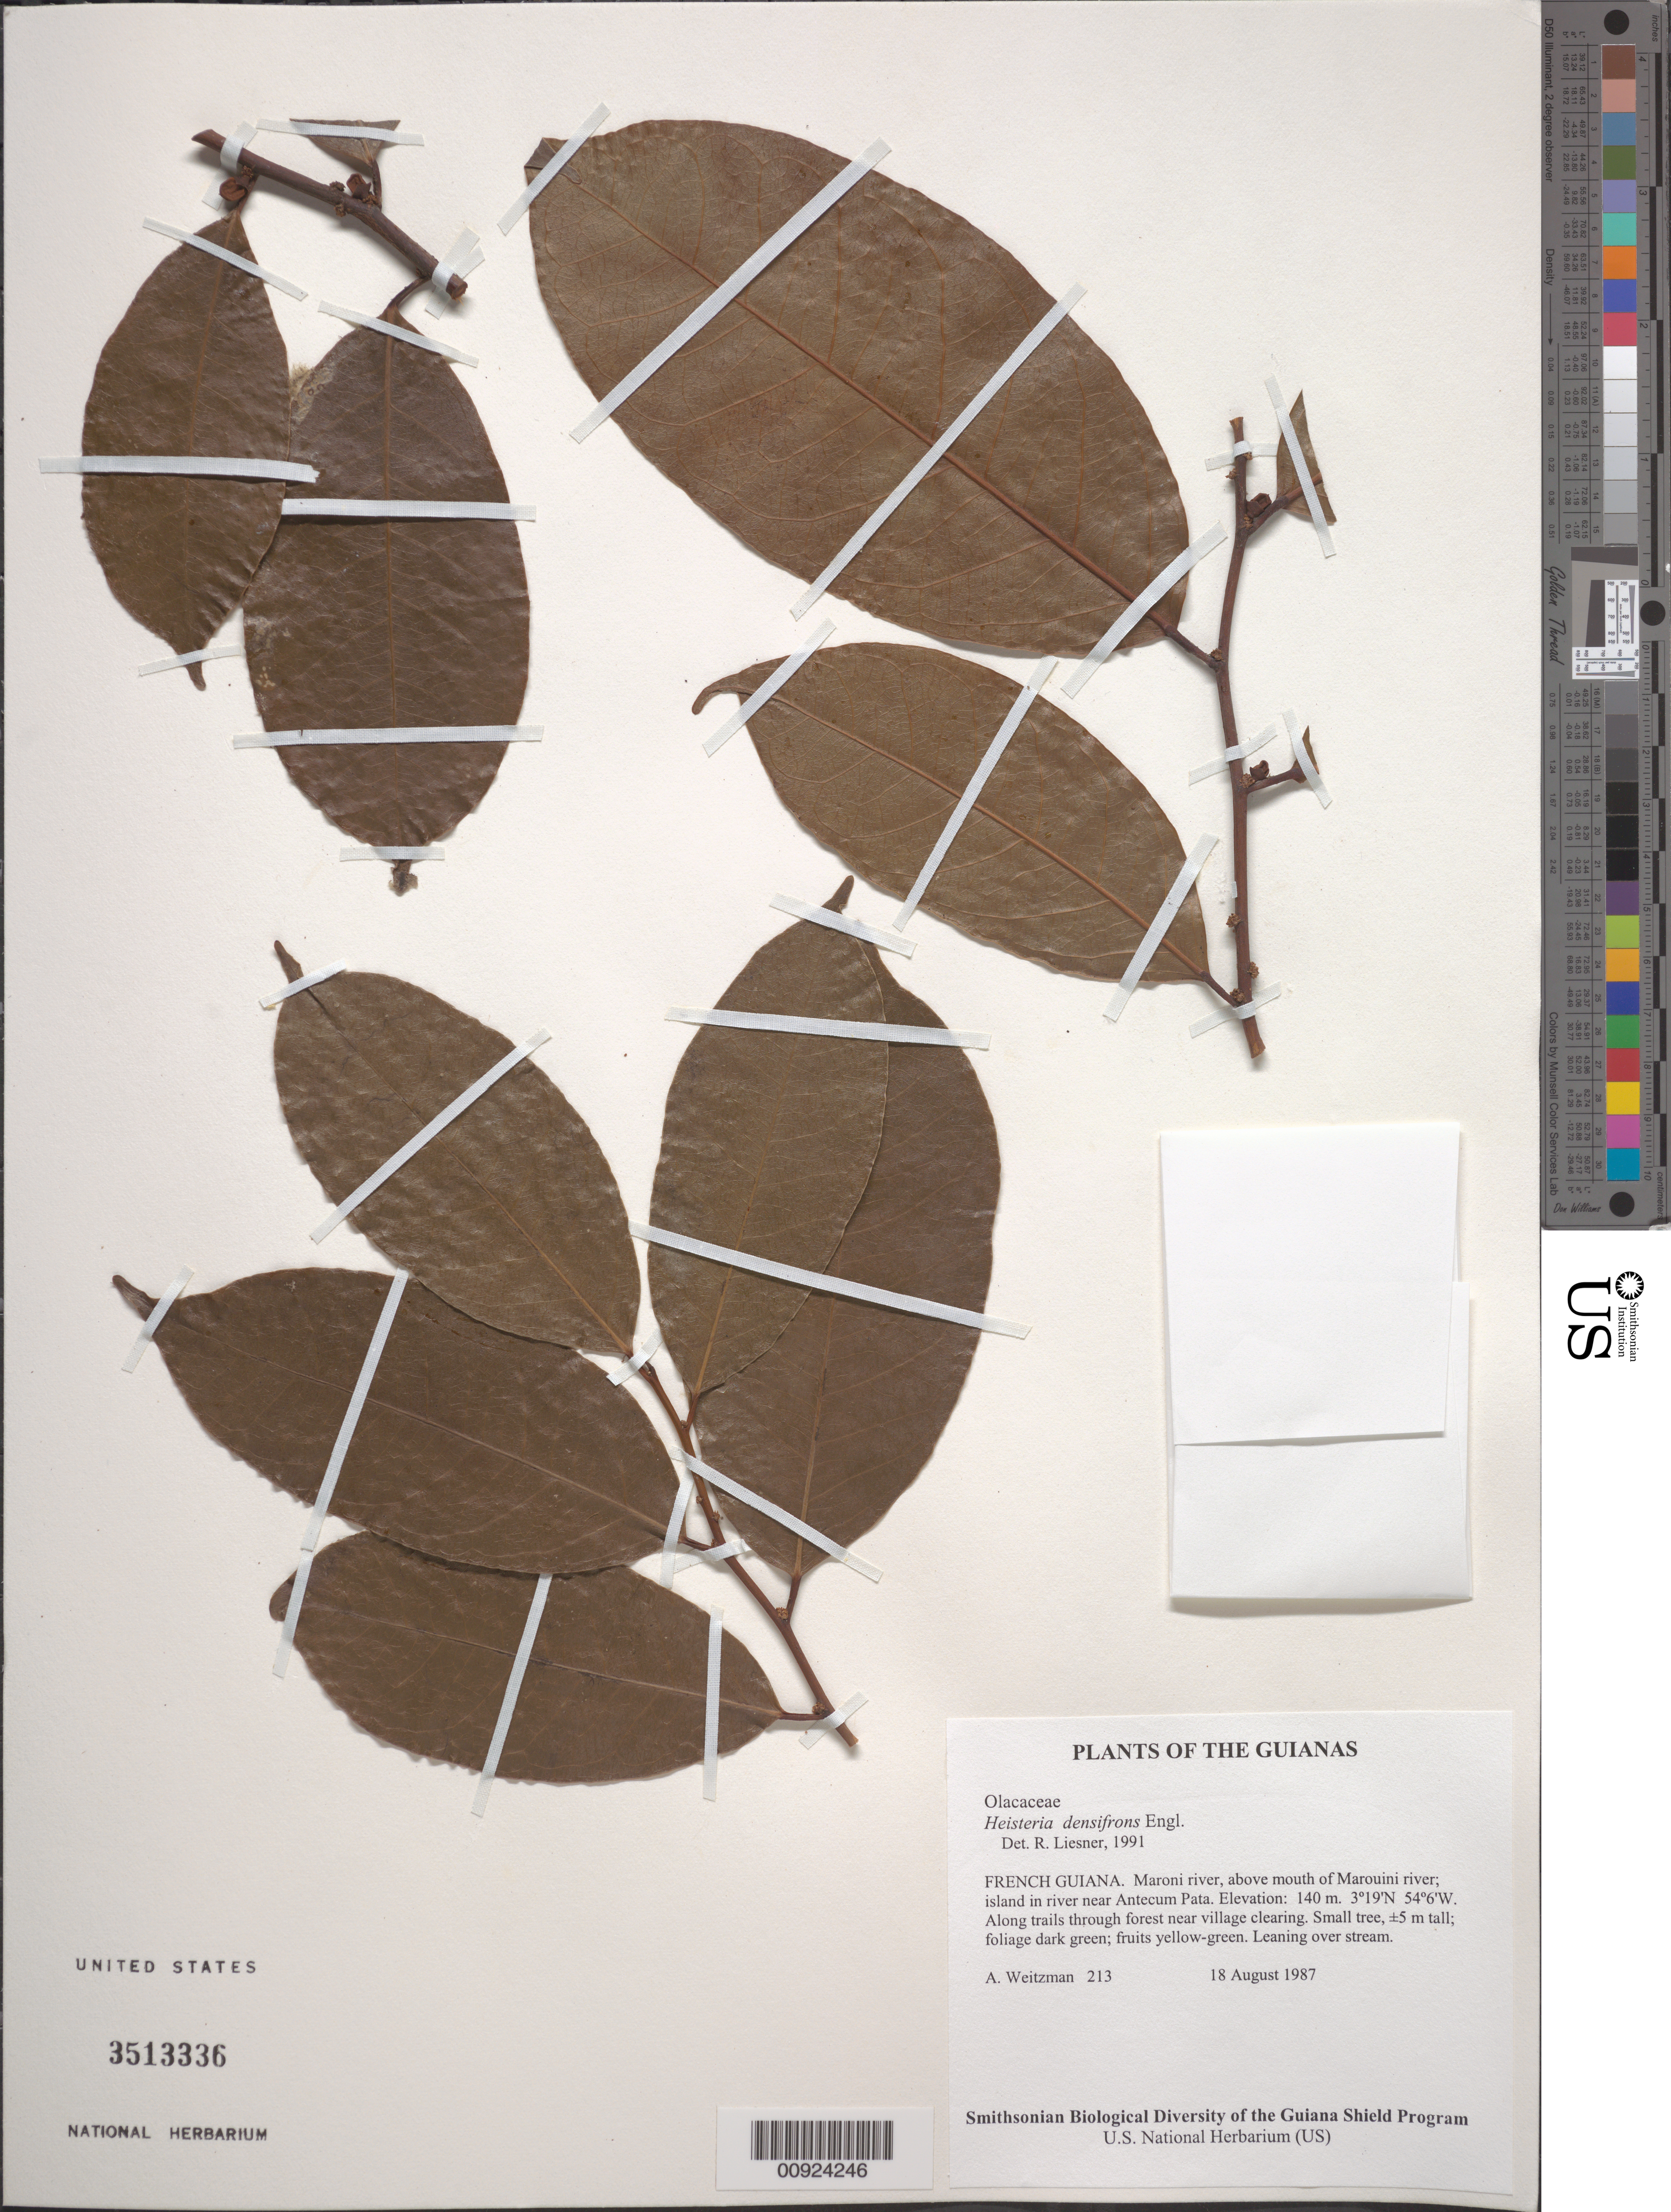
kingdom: Plantae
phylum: Tracheophyta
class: Magnoliopsida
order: Santalales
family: Erythropalaceae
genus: Heisteria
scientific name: Heisteria densifrons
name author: Engl.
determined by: Liesner, R. L.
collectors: A. L. Weitzman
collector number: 213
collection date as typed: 18 August 1987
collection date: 1987-08-18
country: French Guiana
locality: Maroni river, above mouth of Marouini river; island in river near Antecum Pata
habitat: Along trails through forest near village clearing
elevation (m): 140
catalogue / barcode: US 3513336